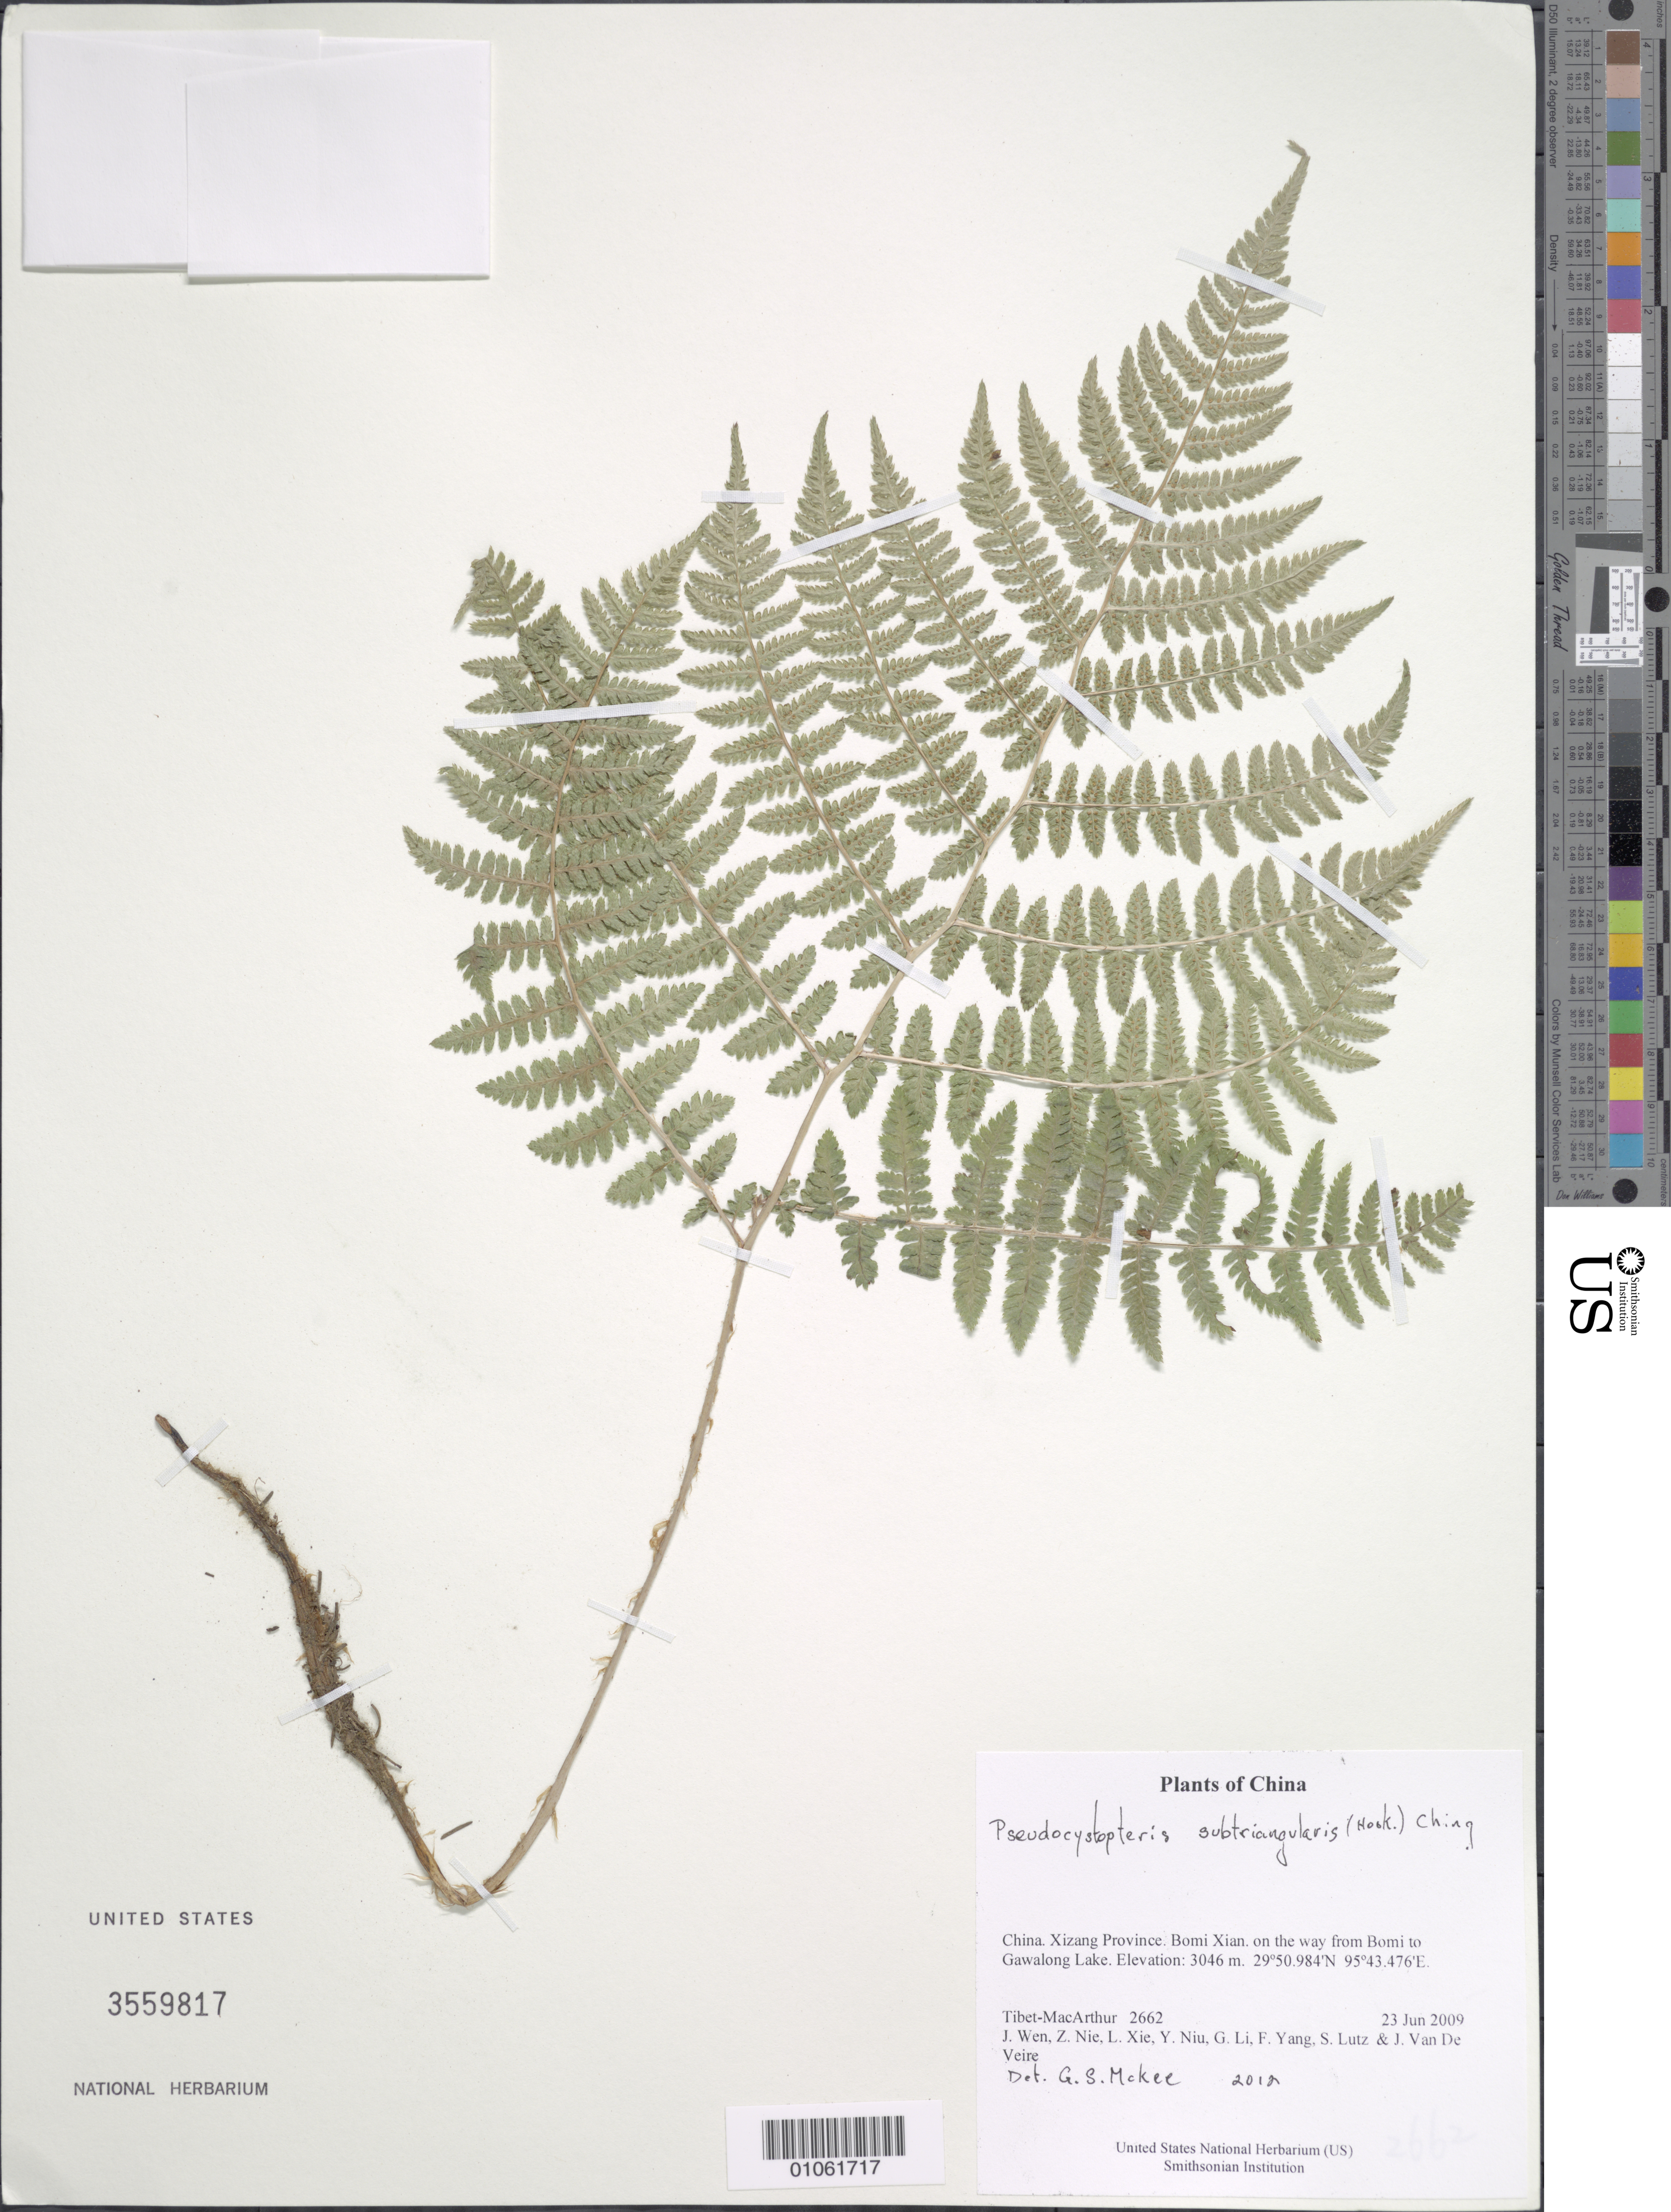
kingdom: Plantae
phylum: Tracheophyta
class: Polypodiopsida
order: Polypodiales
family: Athyriaceae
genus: Athyrium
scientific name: Athyrium subtriangulare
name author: (Hook.) Bedd.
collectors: Tibet-MacArthur, J. Wen, Z. Nie, L. Xie, Y. Niu, G. Li, F. Yang, S. Lutz & J. Van De Veire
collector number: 2662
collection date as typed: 23 Jun 2009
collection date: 2009-06-23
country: China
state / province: Xizang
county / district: Bomi Xian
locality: on the way from Bomi to Gawalong Lake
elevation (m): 3046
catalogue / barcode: US 3559817